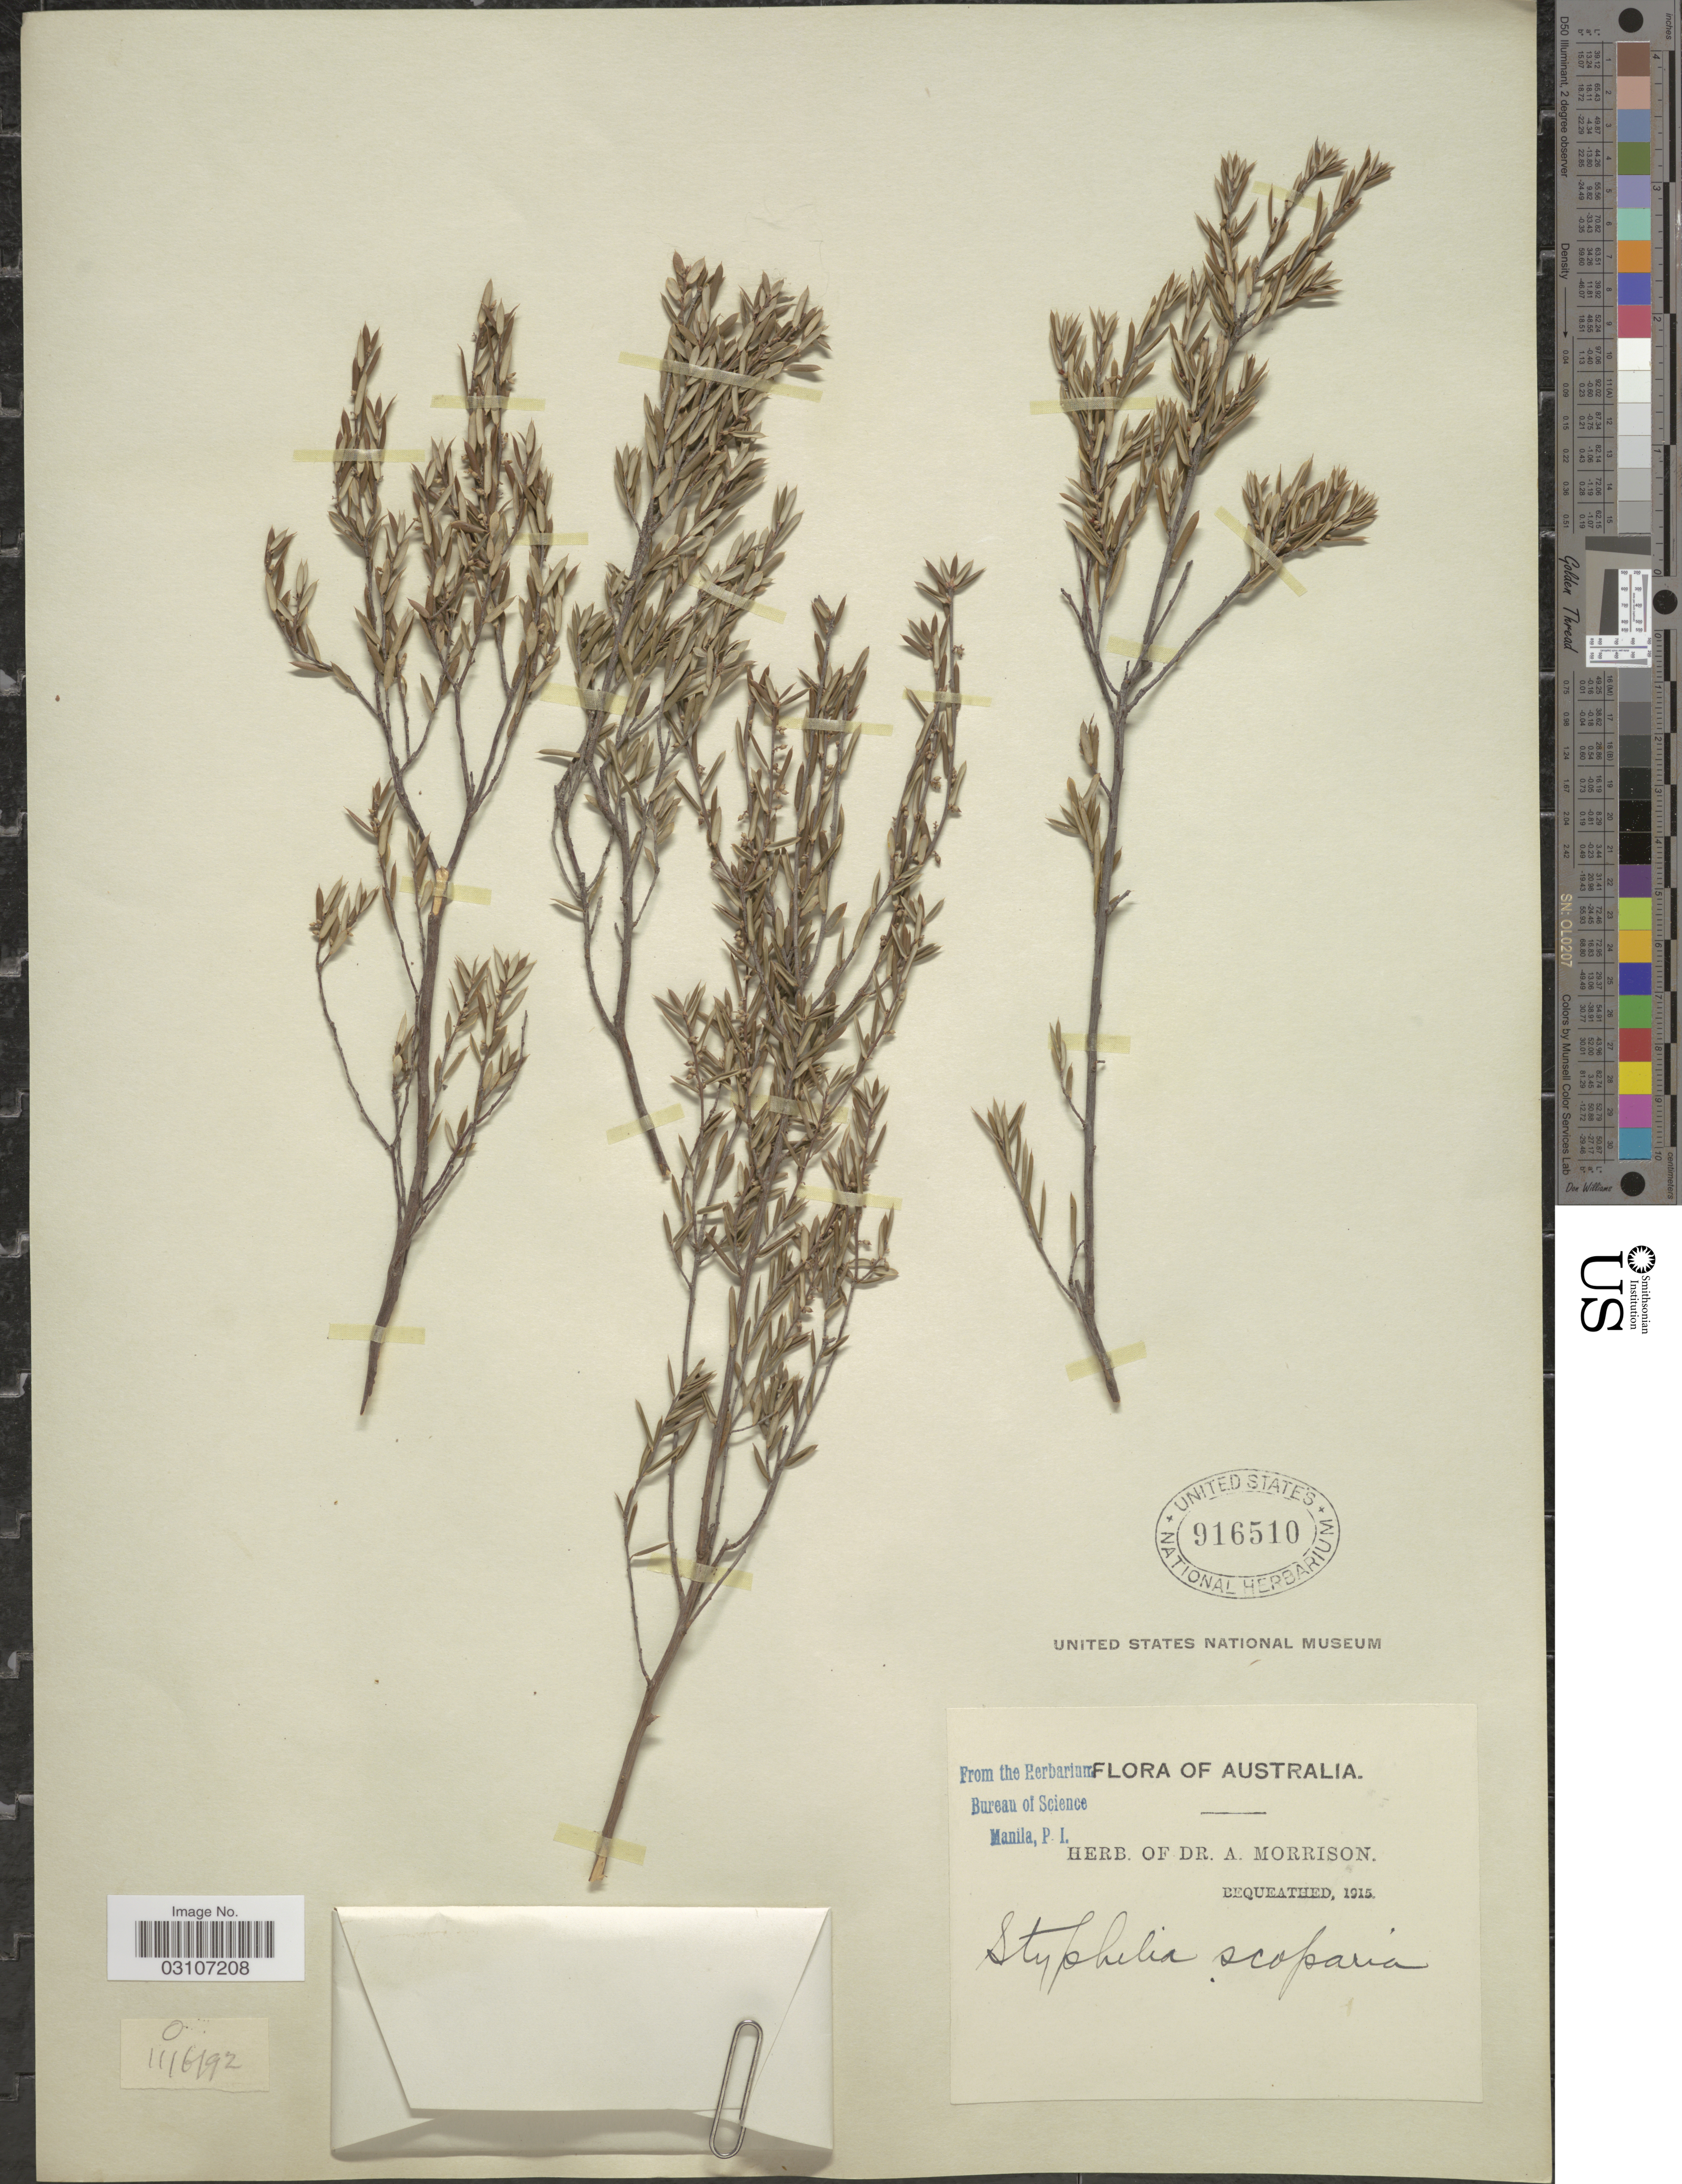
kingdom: Plantae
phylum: Tracheophyta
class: Magnoliopsida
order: Ericales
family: Ericaceae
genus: Monotoca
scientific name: Monotoca scoparia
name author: (Sm.) R. Br.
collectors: ex herb. Dr. A. Morrison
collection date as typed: Transcribed d/m/y: 11/6/92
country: Australia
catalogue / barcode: US 916510